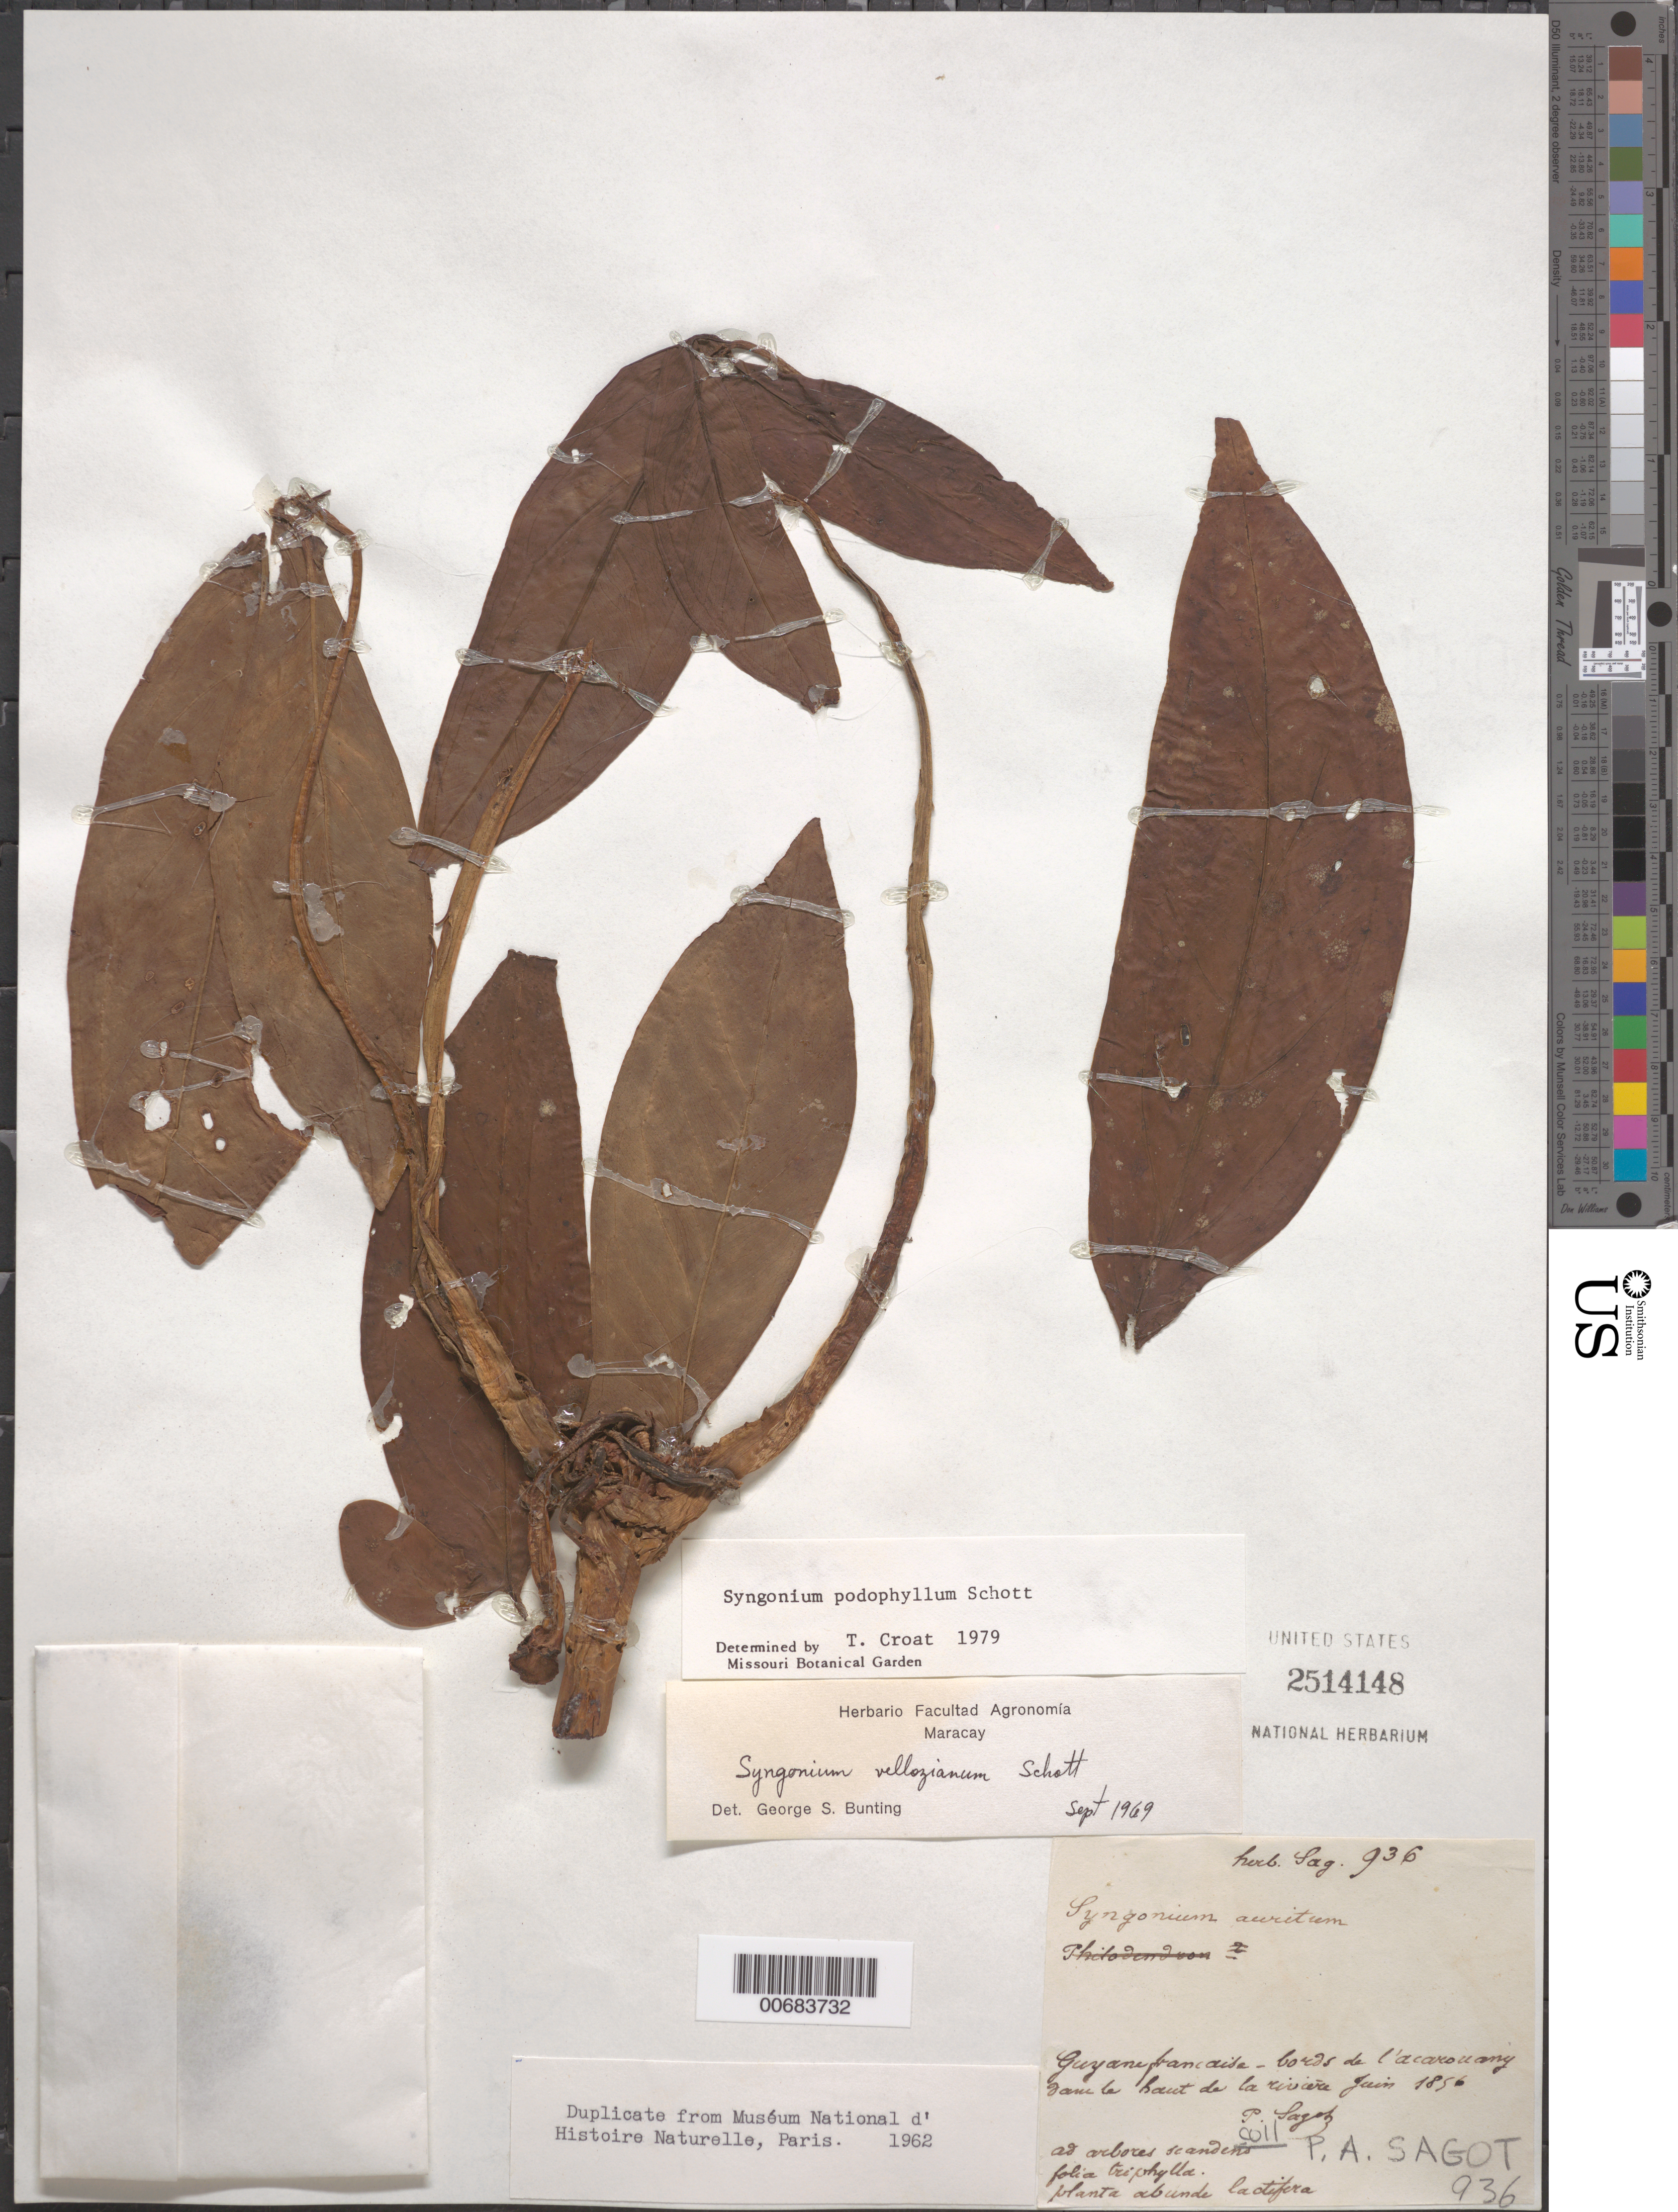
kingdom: Plantae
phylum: Tracheophyta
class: Liliopsida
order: Alismatales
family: Araceae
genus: Syngonium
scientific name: Syngonium podophyllum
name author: Schott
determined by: Croat, Thomas B., Missouri Botanical Garden (MO)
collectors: P. A. Sagot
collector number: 936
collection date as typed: June 1856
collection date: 1856-06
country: French Guiana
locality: Acarouany Rivière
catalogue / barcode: US 2514148